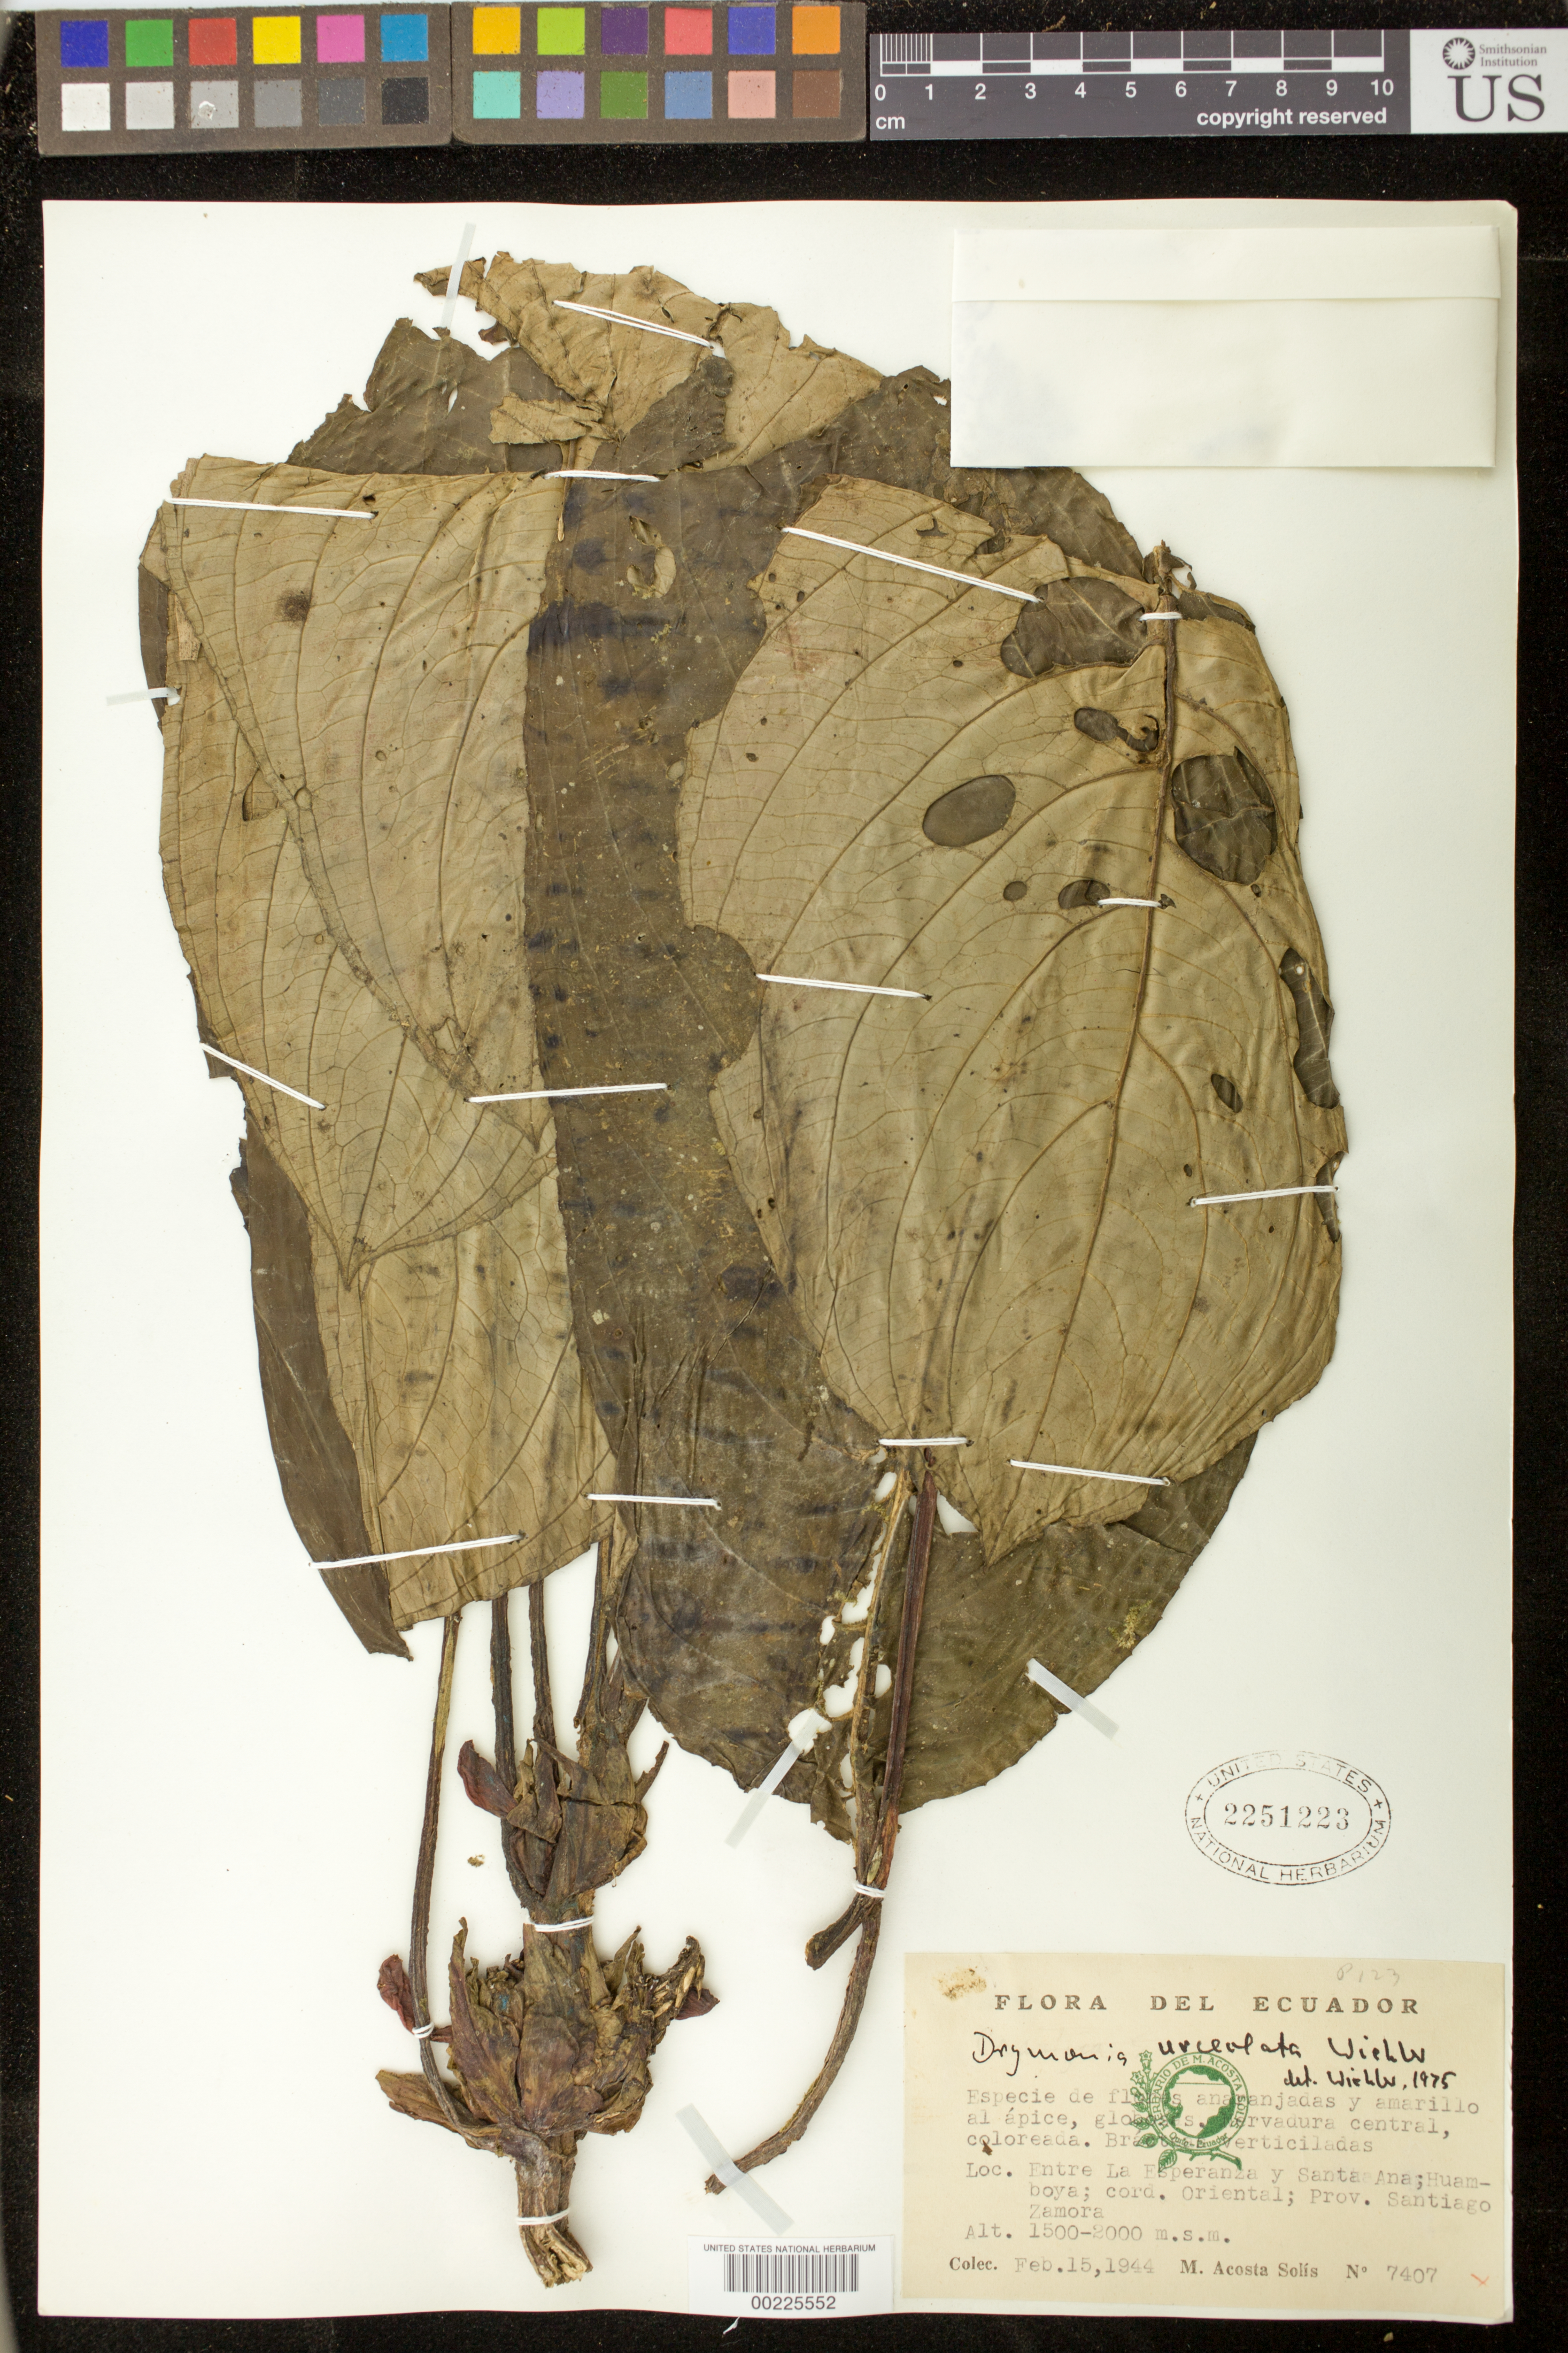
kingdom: Plantae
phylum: Tracheophyta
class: Magnoliopsida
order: Lamiales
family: Gesneriaceae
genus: Drymonia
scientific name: Drymonia urceolata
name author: Wiehler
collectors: M. Acosta Solis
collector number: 7407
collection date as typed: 15 Feb 1944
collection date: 1944-02-15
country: Ecuador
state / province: Morona-Santiago / Zamora-Chinchipe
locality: Between La Esperanza and Santa Ana, Cordillera Oriental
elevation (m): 1500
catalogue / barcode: US 2251223